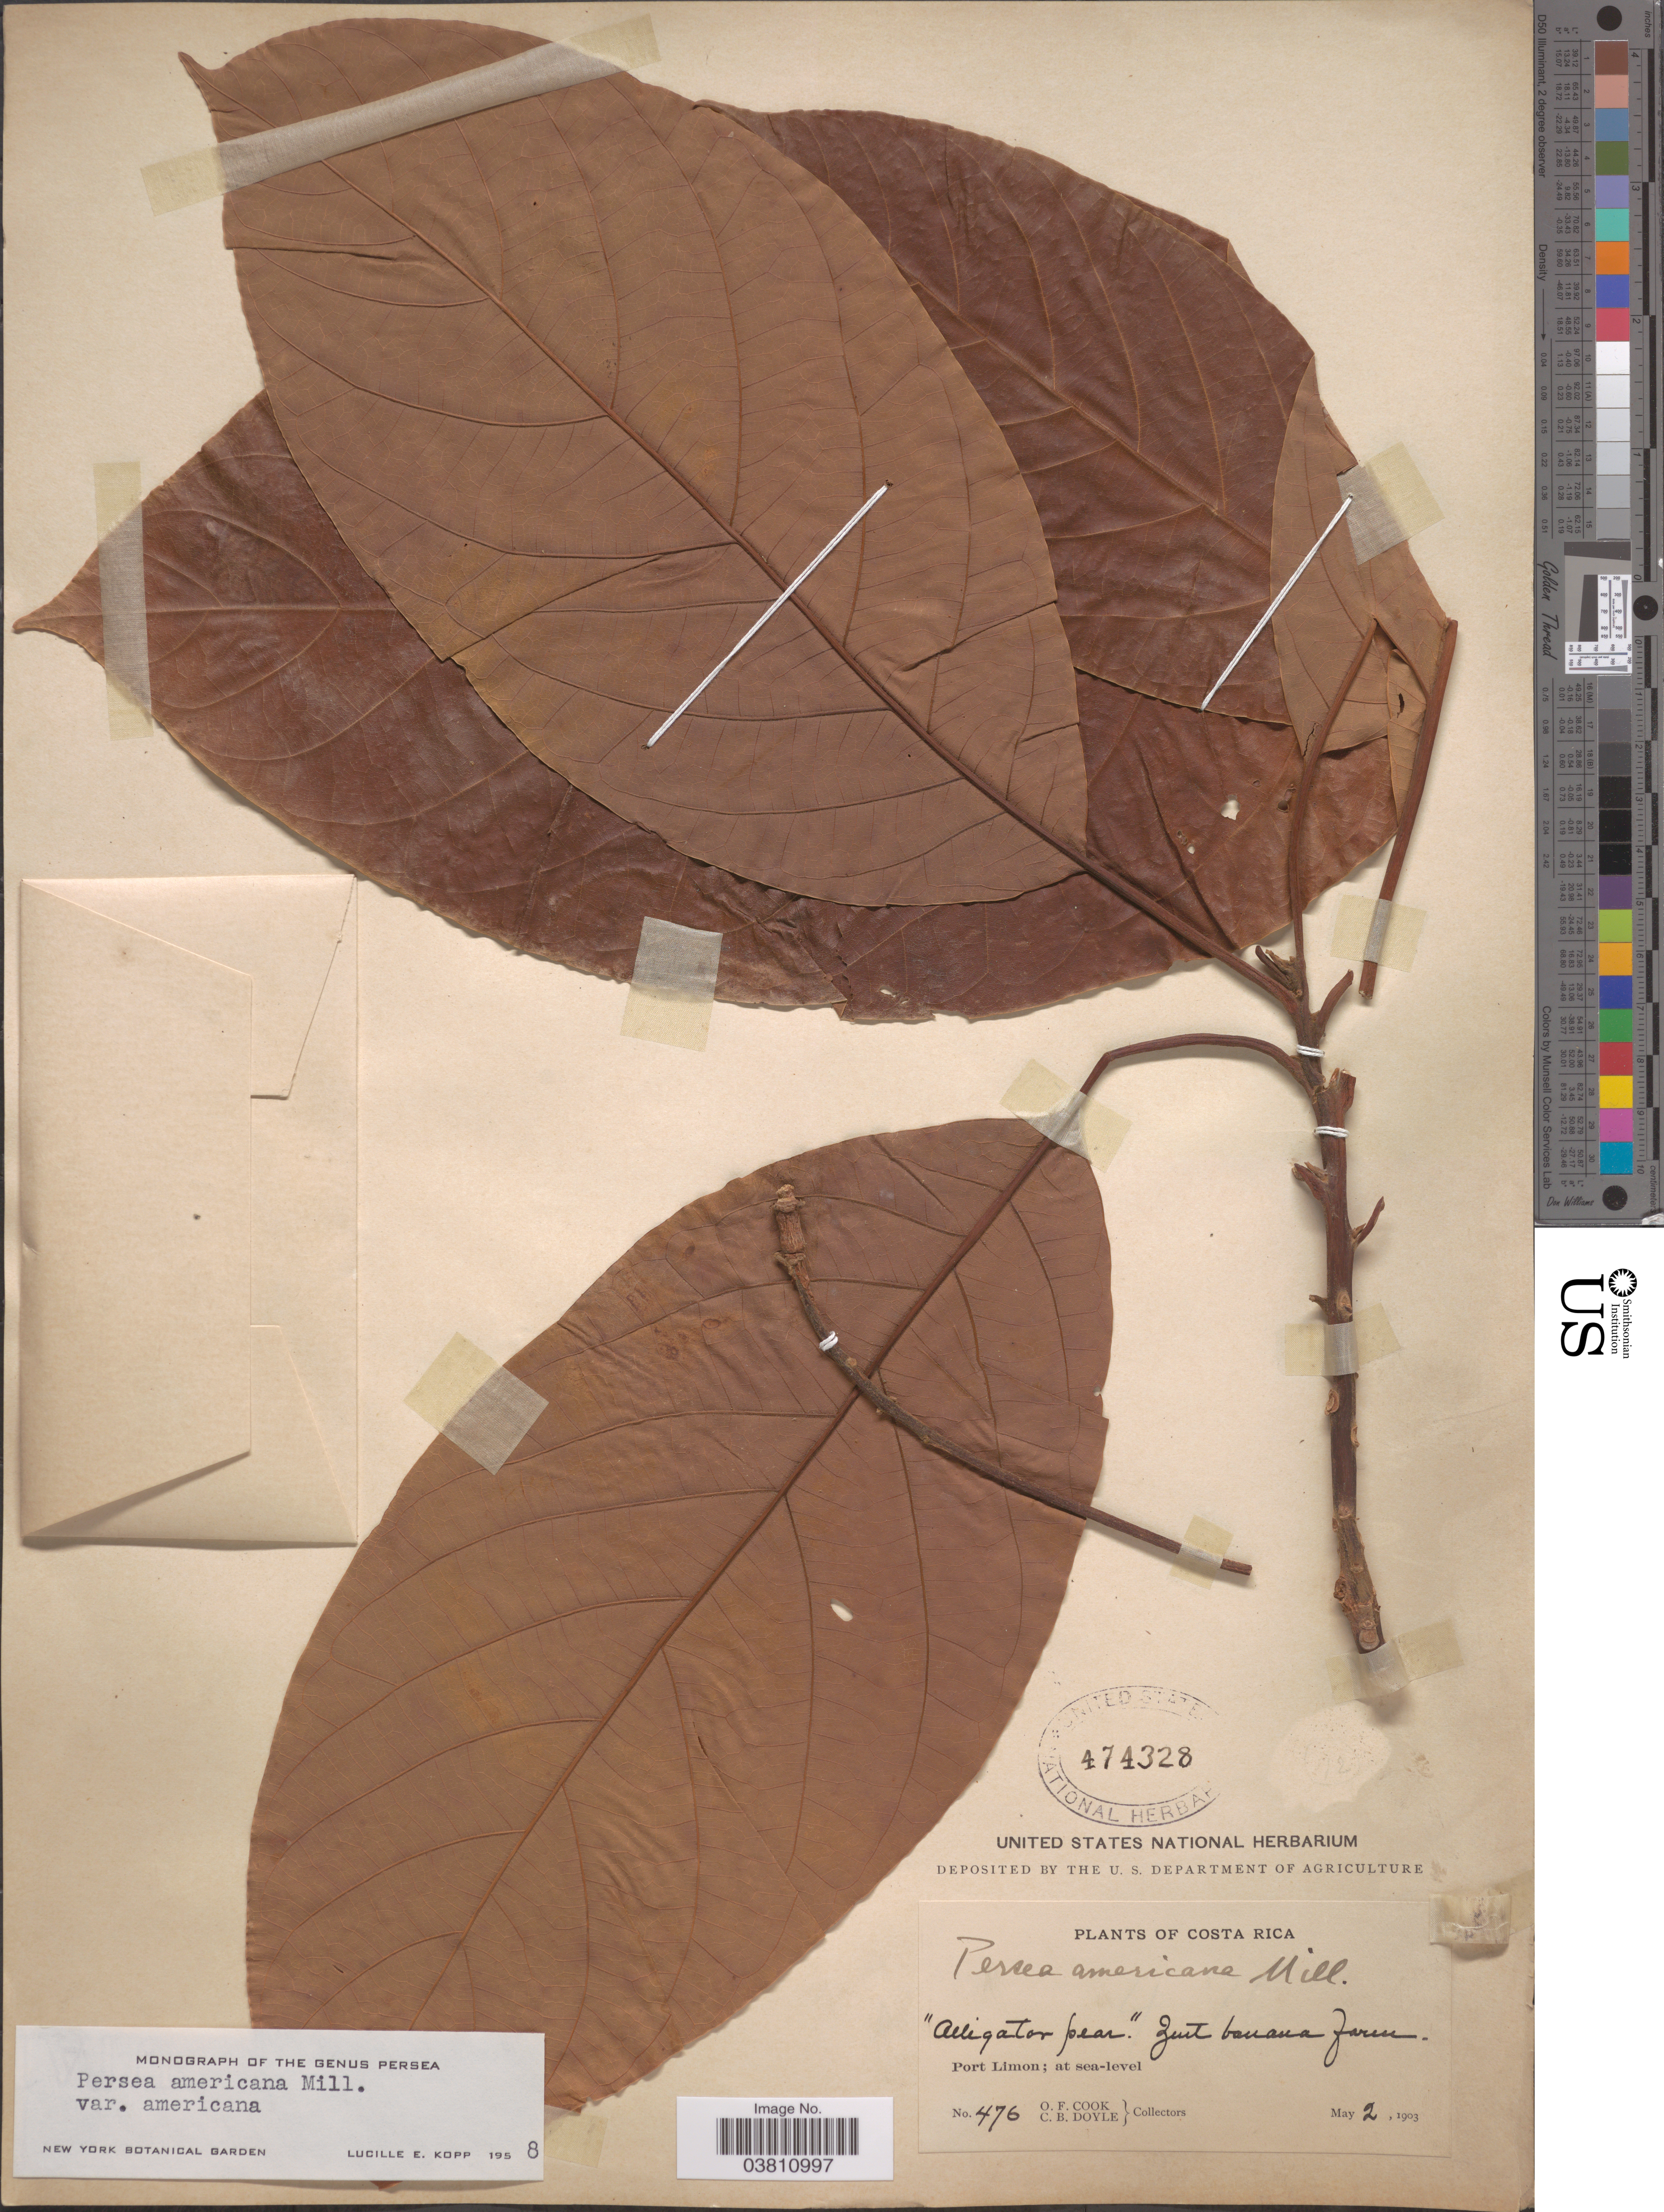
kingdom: Plantae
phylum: Tracheophyta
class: Magnoliopsida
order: Laurales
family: Lauraceae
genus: Persea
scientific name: Persea americana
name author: Mill.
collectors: O. F. Cook & C. Doyle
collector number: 476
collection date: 1903-05-02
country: Costa Rica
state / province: Limón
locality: Port Limon.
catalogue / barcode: US 474328